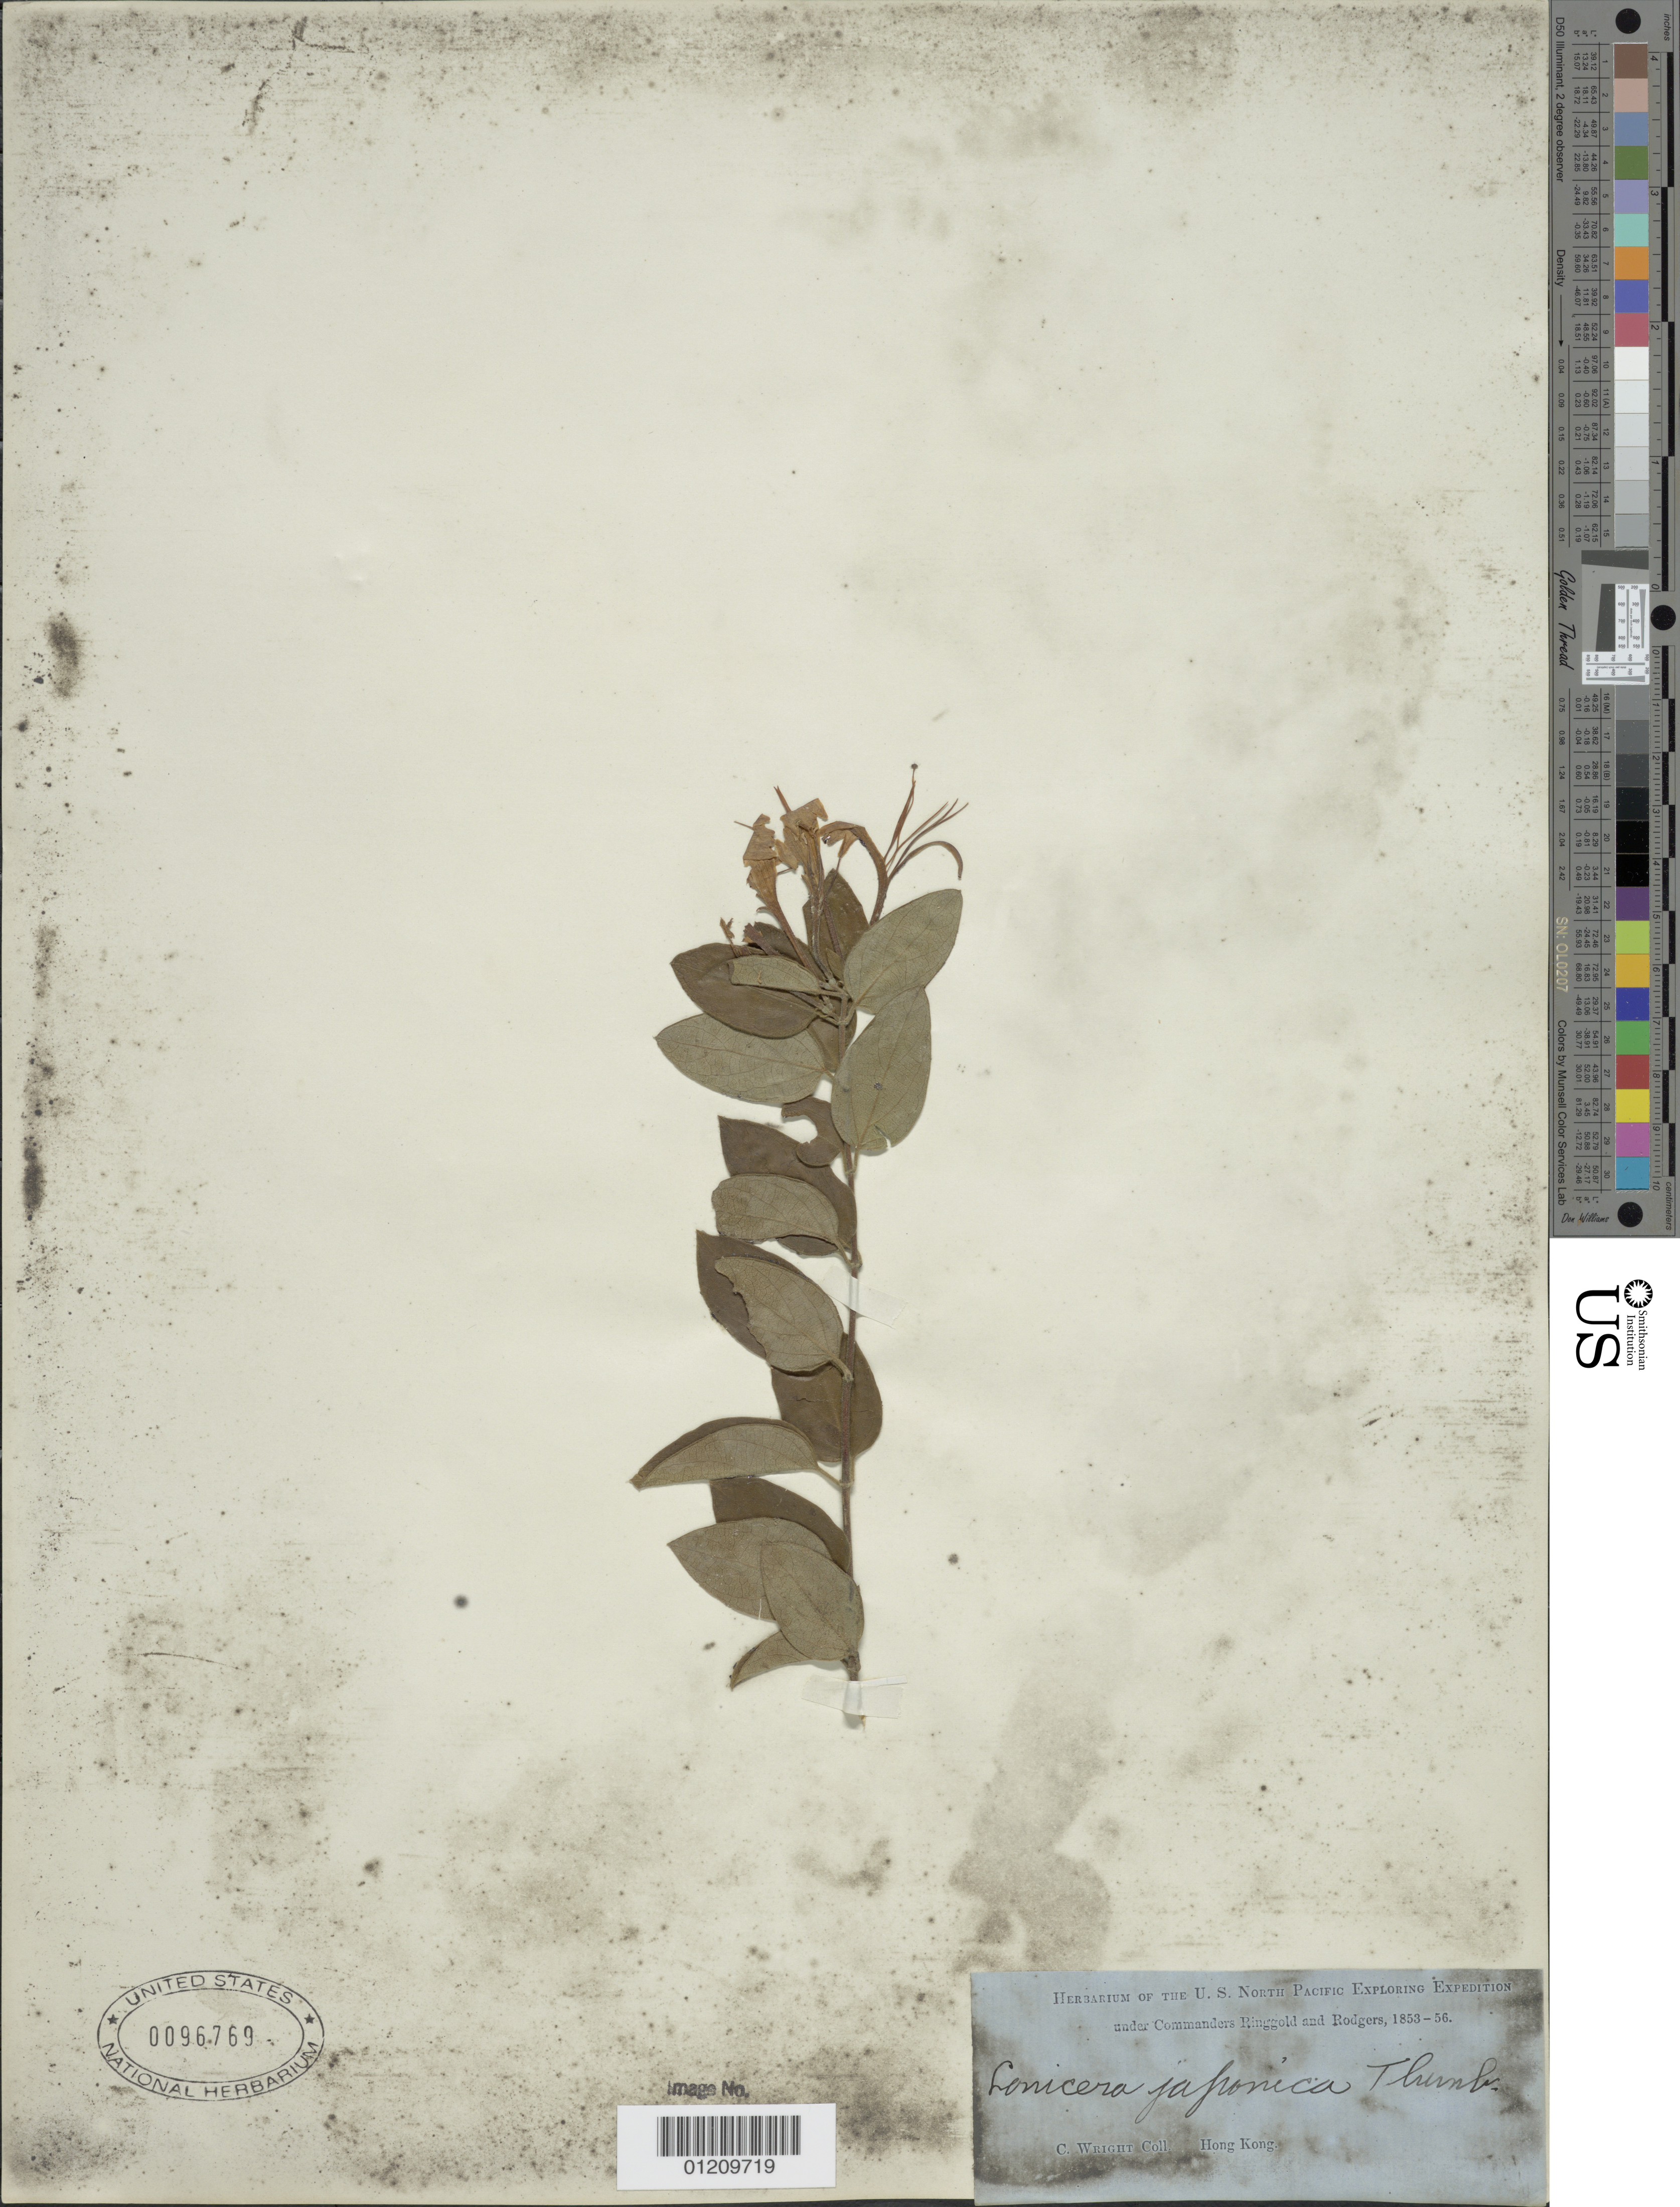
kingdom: Plantae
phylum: Tracheophyta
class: Magnoliopsida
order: Dipsacales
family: Caprifoliaceae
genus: Lonicera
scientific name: Lonicera japonica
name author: Thunb.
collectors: C. Wright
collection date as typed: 1853 to -- -- 1856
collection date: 1853/1856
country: China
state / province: Hong Kong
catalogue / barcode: US 96769